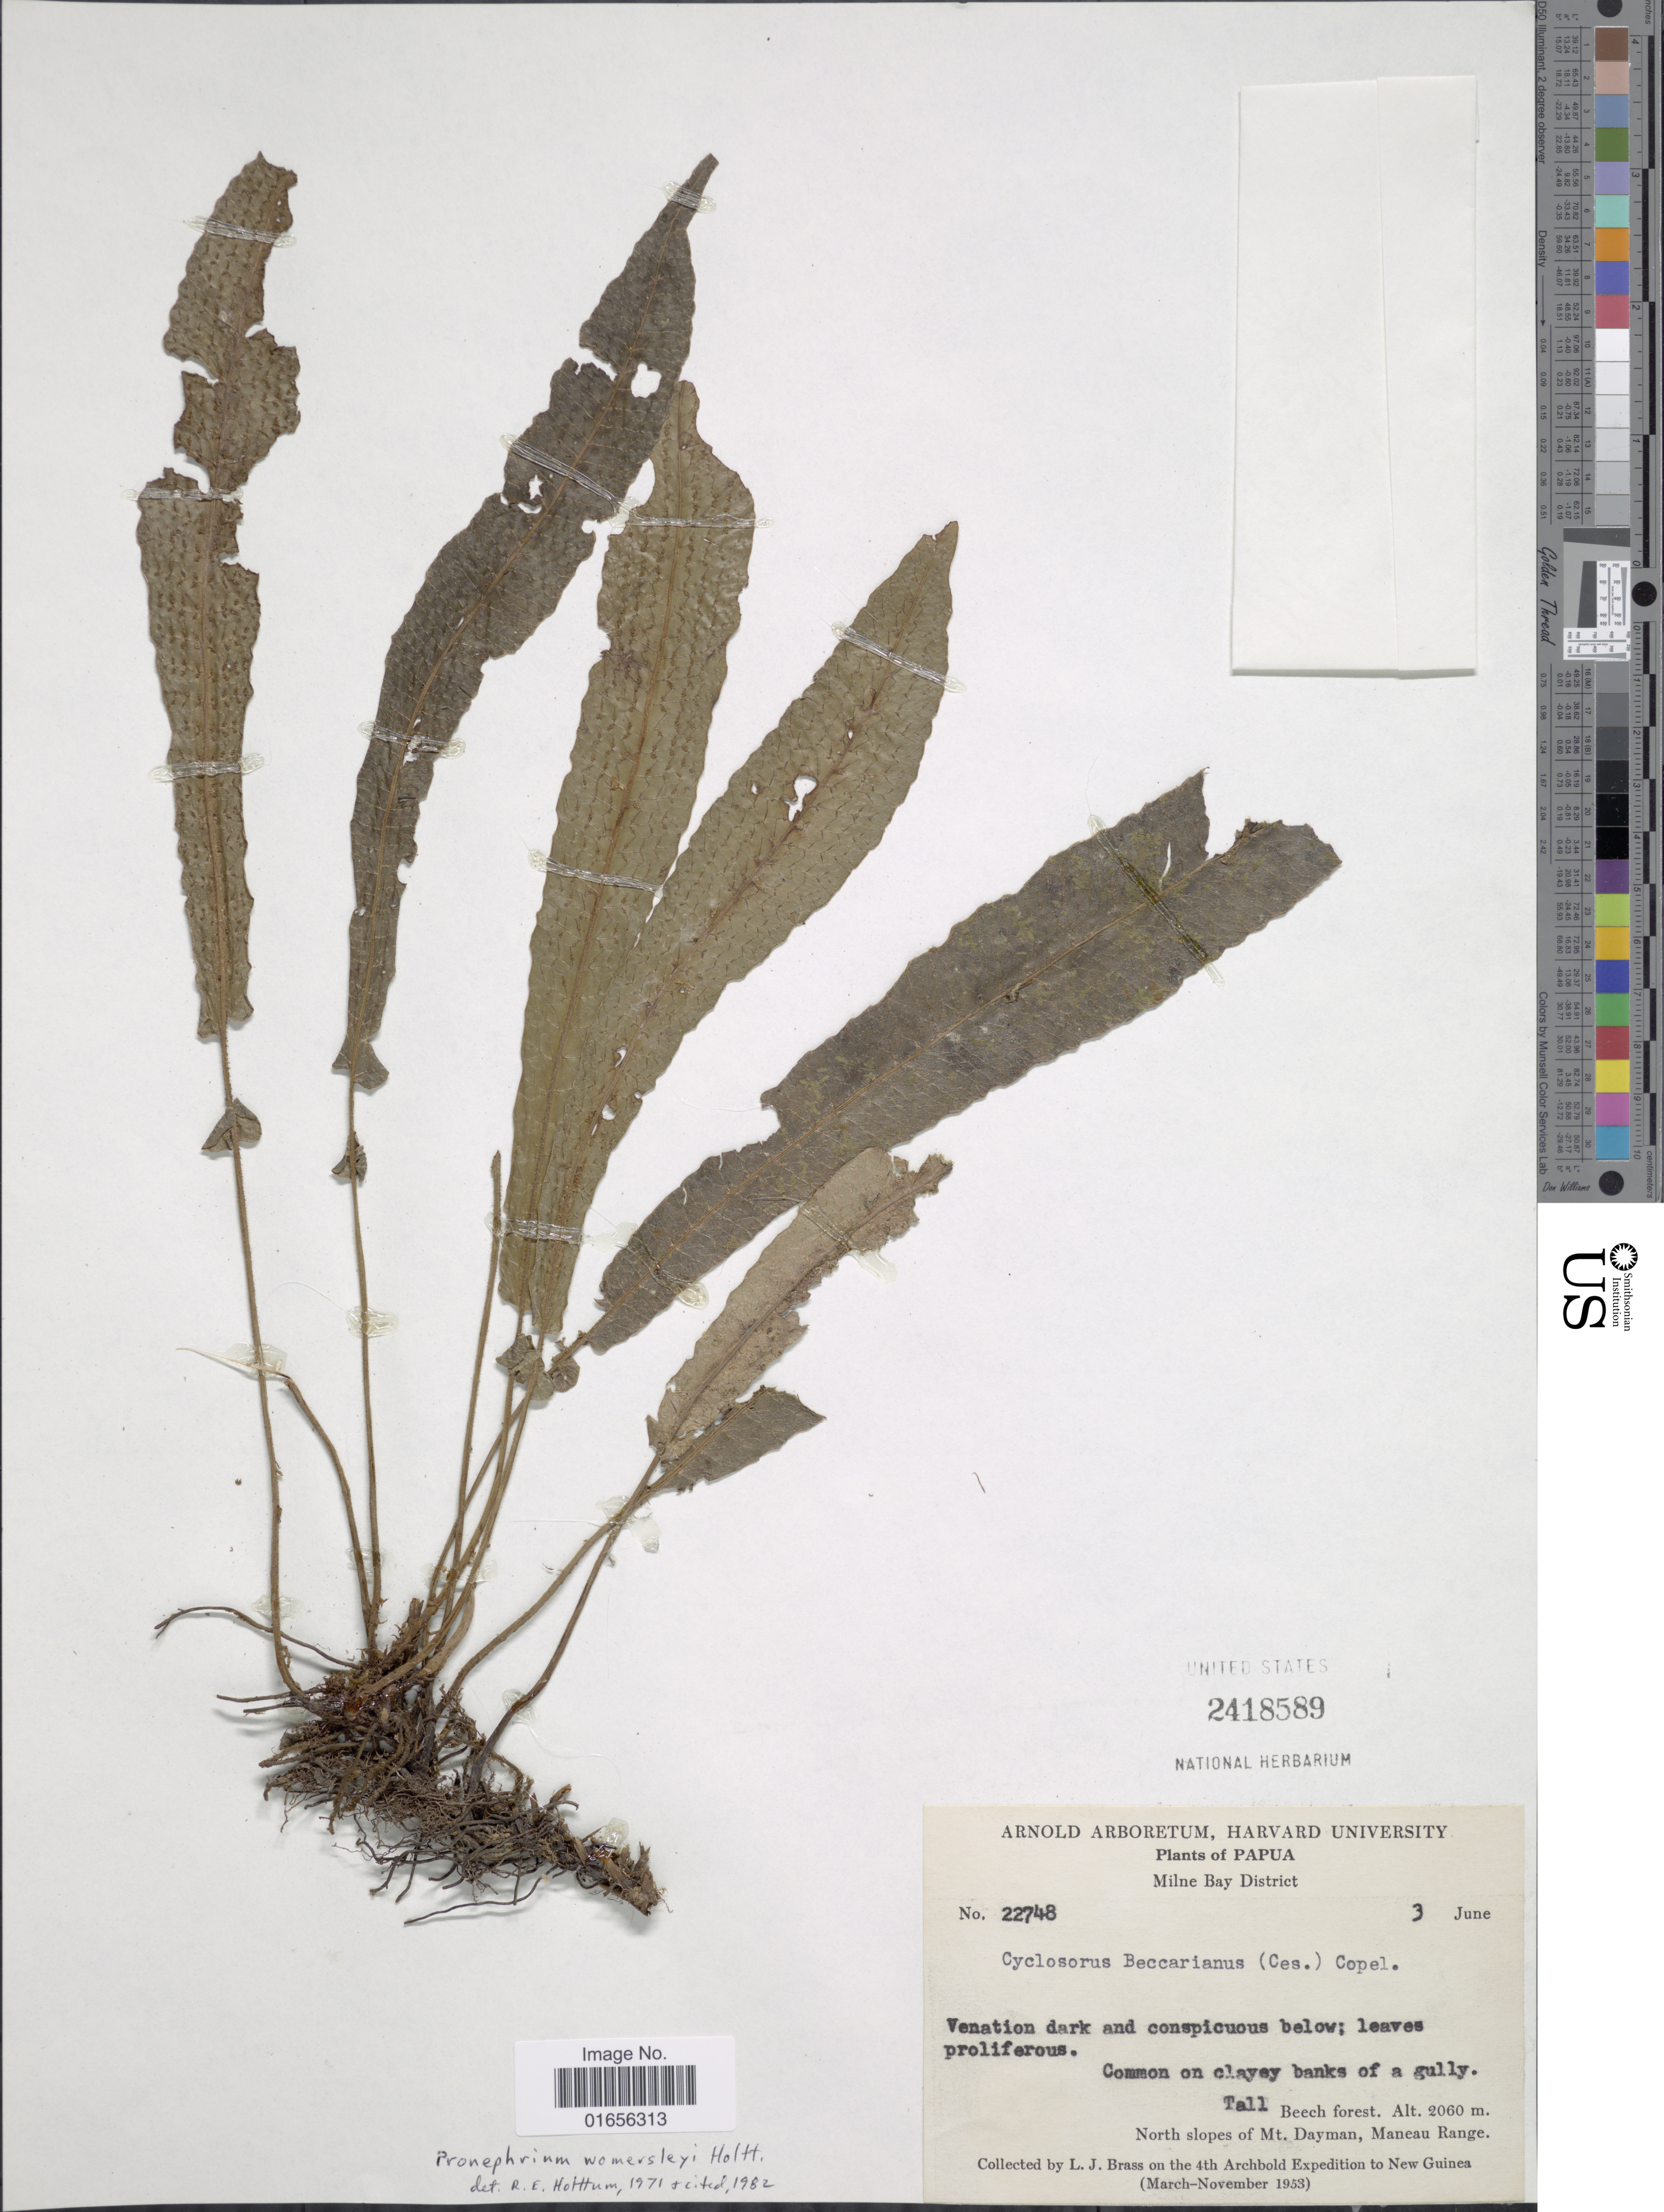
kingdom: Plantae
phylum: Tracheophyta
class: Polypodiopsida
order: Polypodiales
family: Thelypteridaceae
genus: Pronephrium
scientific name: Pronephrium womersleyi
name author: Holttum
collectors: L. J. Brass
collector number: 22748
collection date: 1953-06-03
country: Papua New Guinea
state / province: Milne Bay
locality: Papua, Milne Bay District, North slopes of Mt. Dayman, Maneau Range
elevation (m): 2060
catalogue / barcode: US 2418589